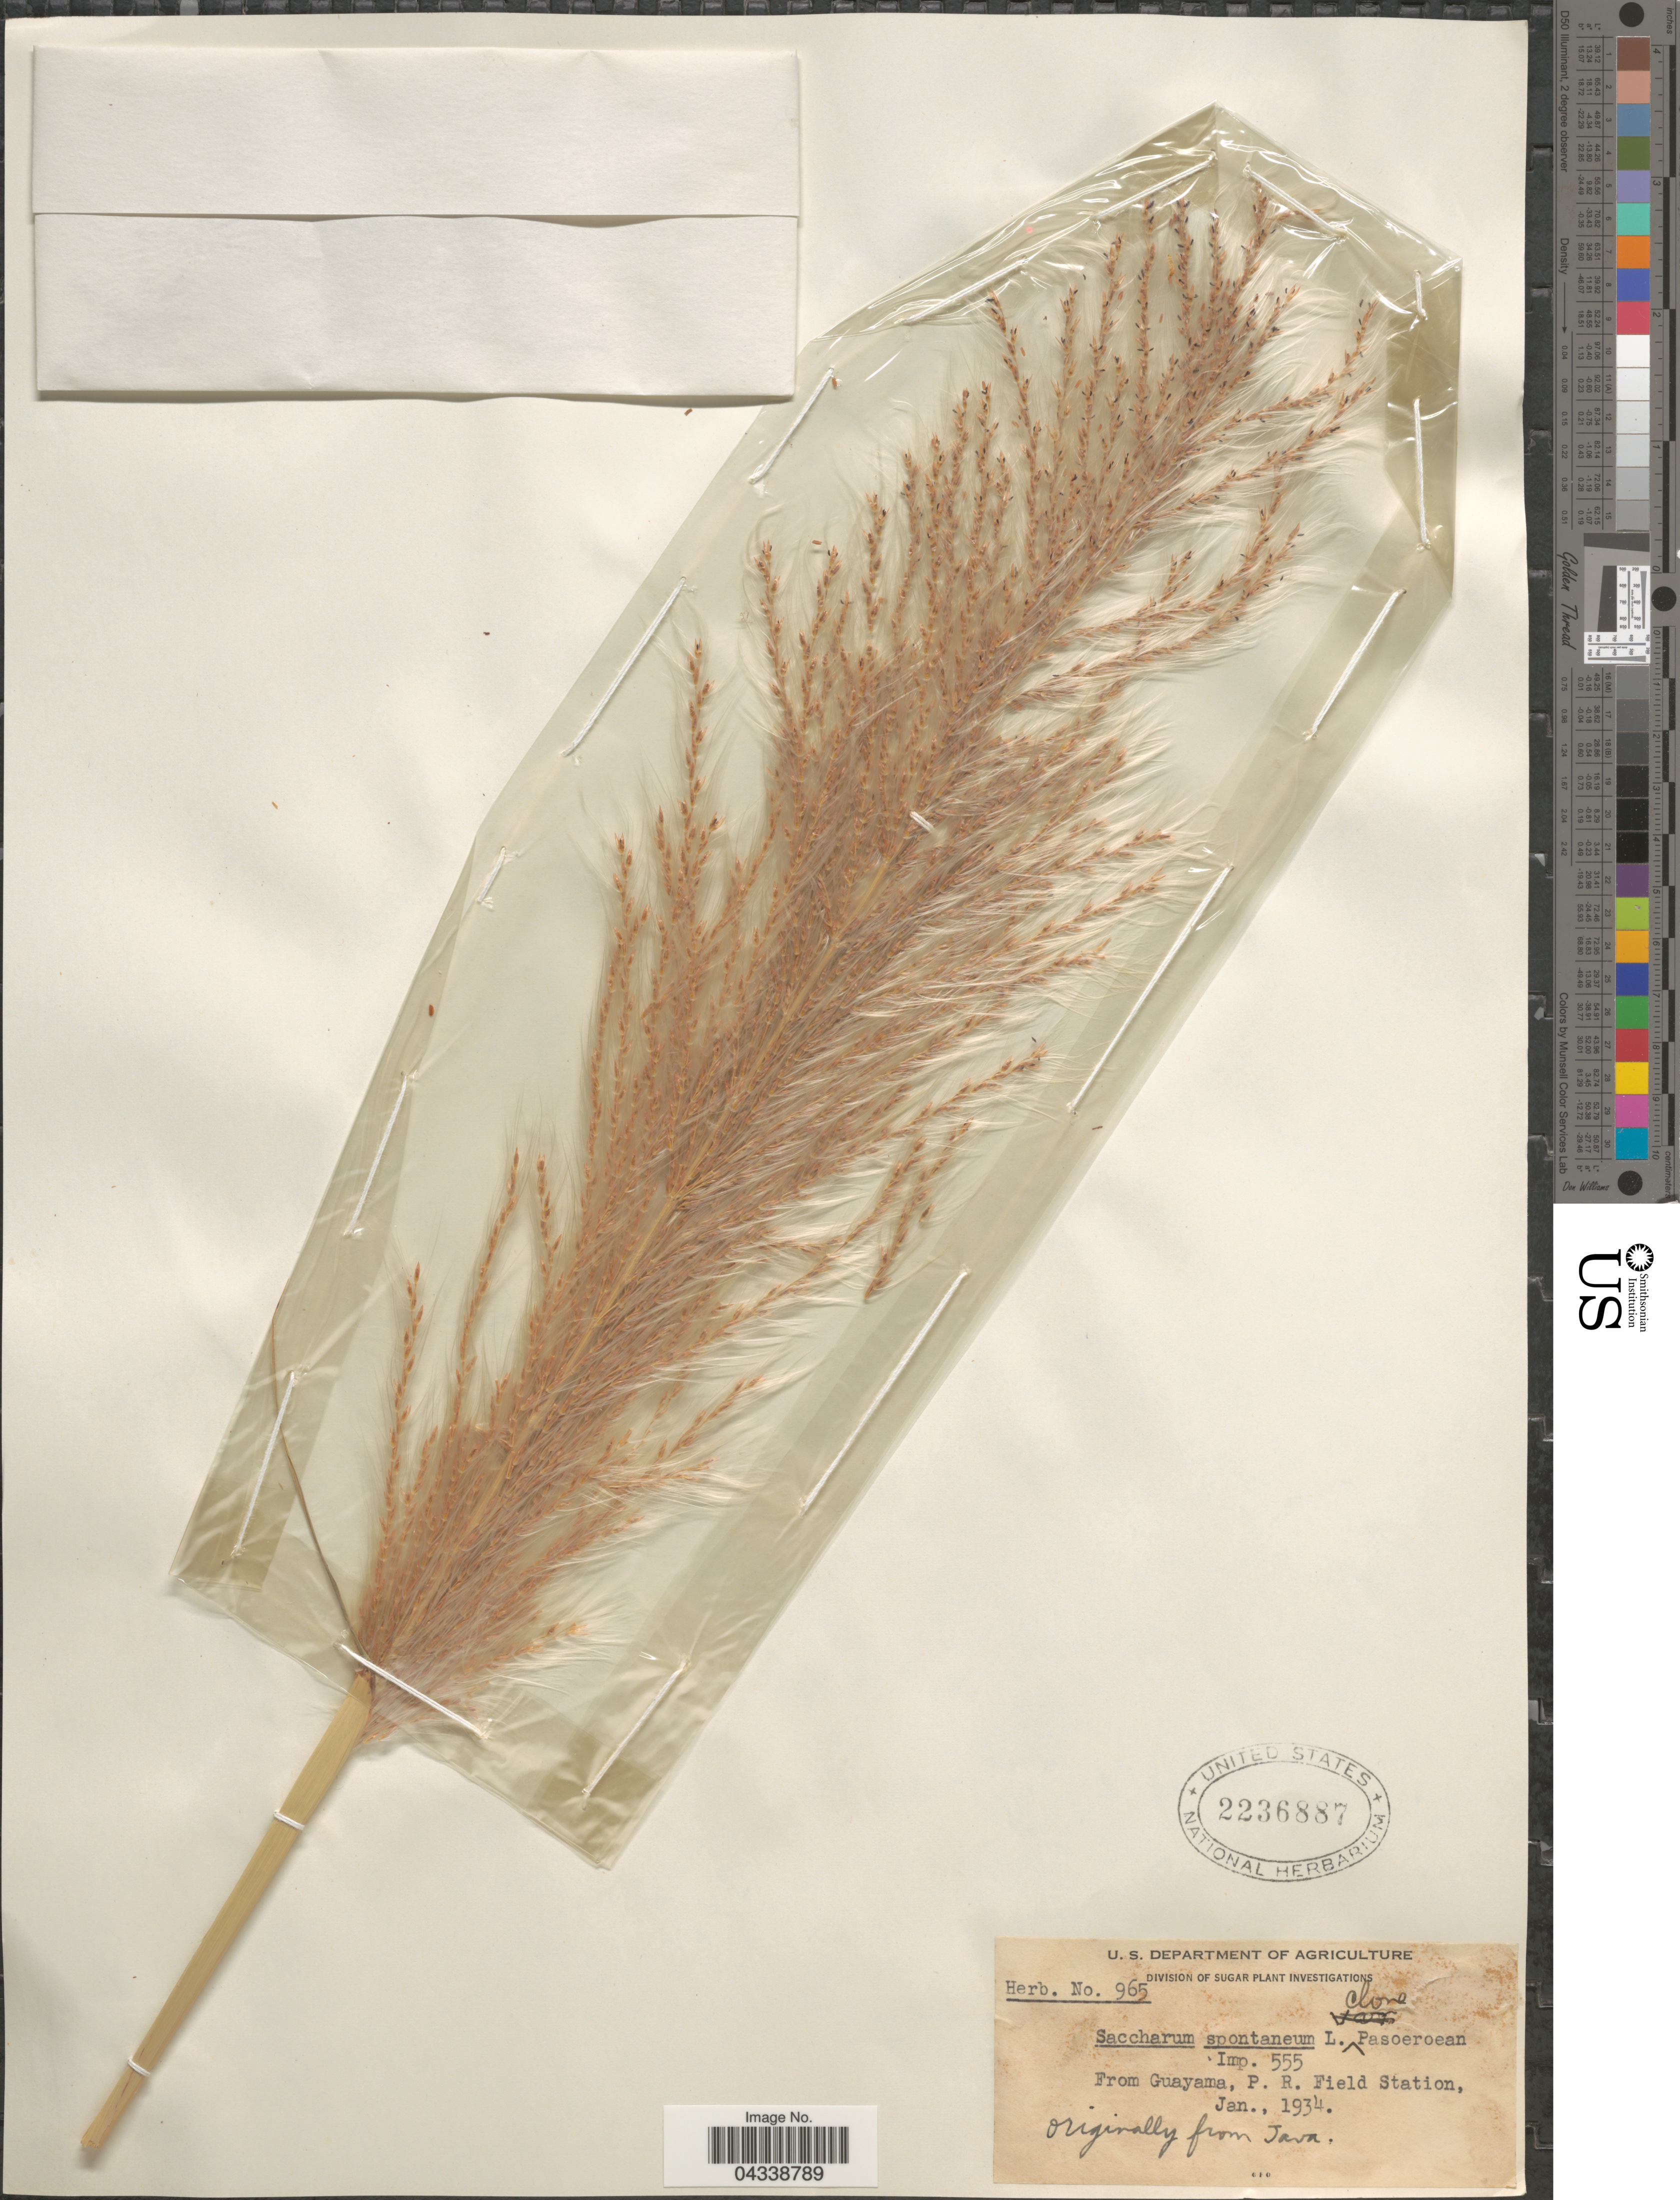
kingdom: Plantae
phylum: Tracheophyta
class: Liliopsida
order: Poales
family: Poaceae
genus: Saccharum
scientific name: Saccharum spontaneum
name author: L.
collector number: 965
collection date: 1934-01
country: Puerto Rico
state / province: Guayama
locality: P. R. Field Station.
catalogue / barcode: US 2236887